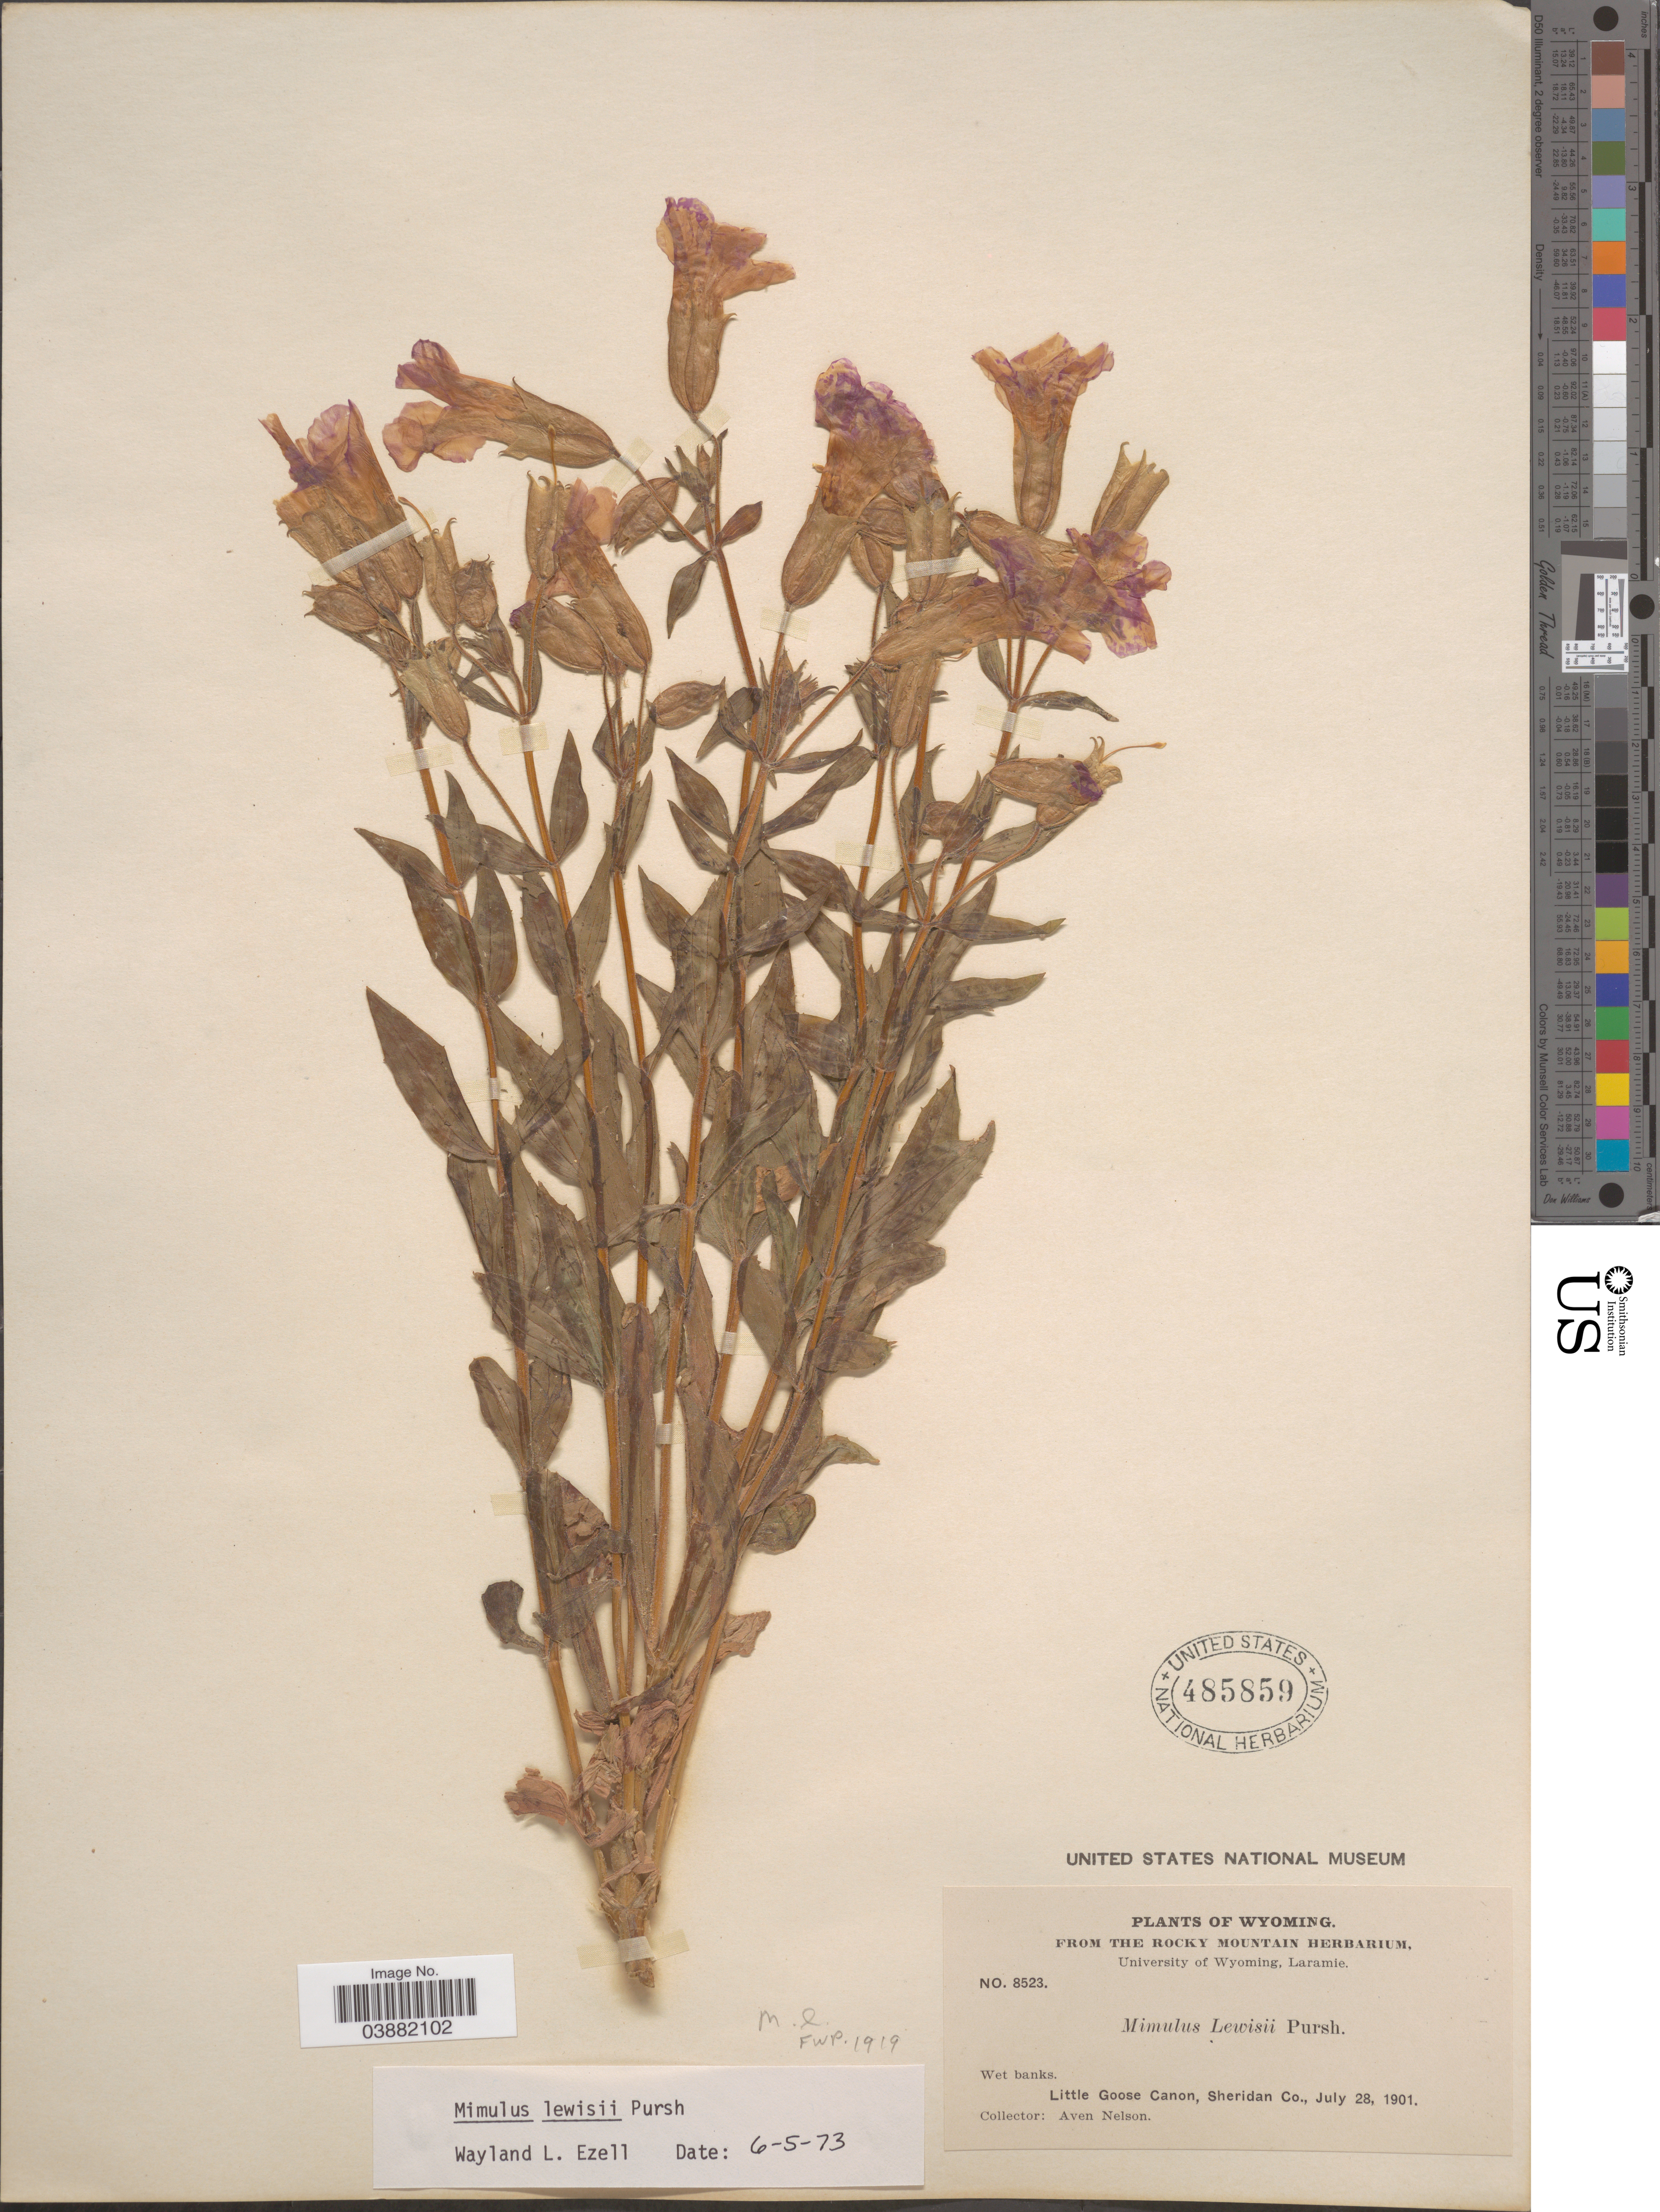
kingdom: Plantae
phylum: Tracheophyta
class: Magnoliopsida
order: Lamiales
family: Phrymaceae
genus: Mimulus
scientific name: Mimulus lewisii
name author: Pursh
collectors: A. Nelson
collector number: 8523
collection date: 1901-07-28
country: United States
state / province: Wyoming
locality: Little Goose Canon, Sheridan Co.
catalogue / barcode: US 485859